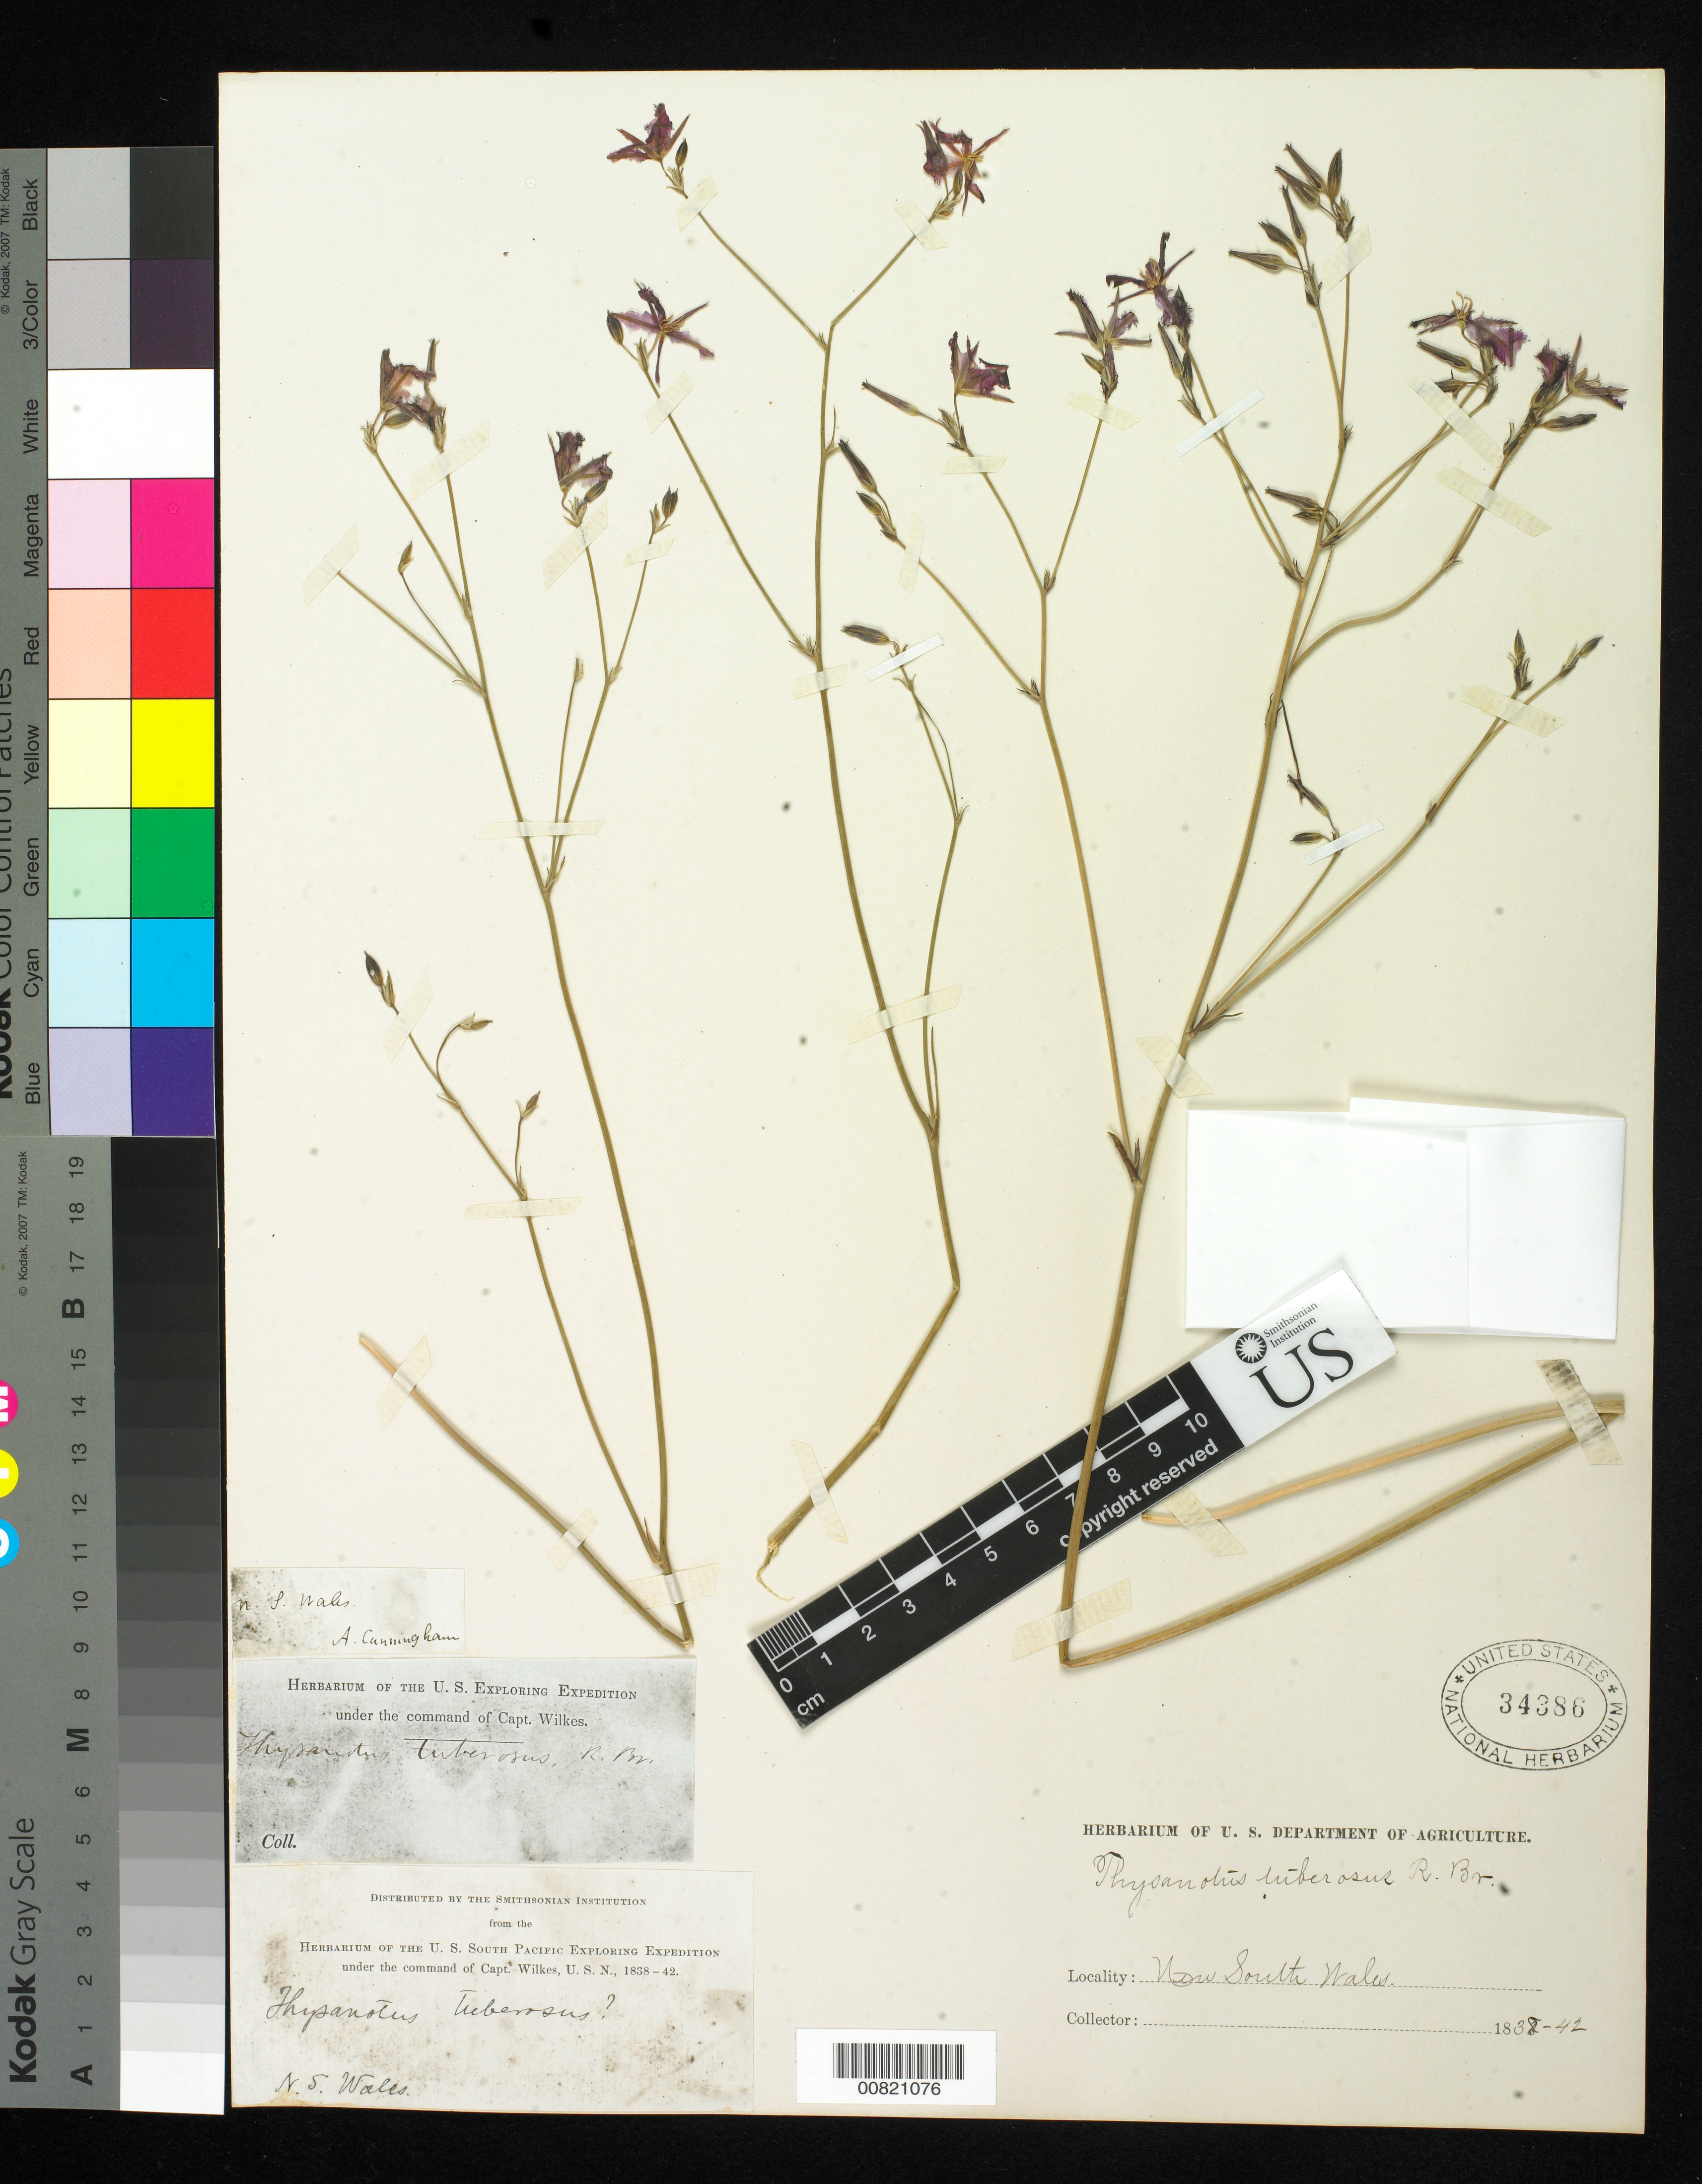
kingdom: Plantae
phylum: Tracheophyta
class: Liliopsida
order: Asparagales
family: Asparagaceae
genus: Thysanotus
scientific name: Thysanotus tuberosus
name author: R. Br.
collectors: Wilkes Explor. Exped.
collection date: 1838/1842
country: Australia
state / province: New South Wales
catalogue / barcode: US 34386